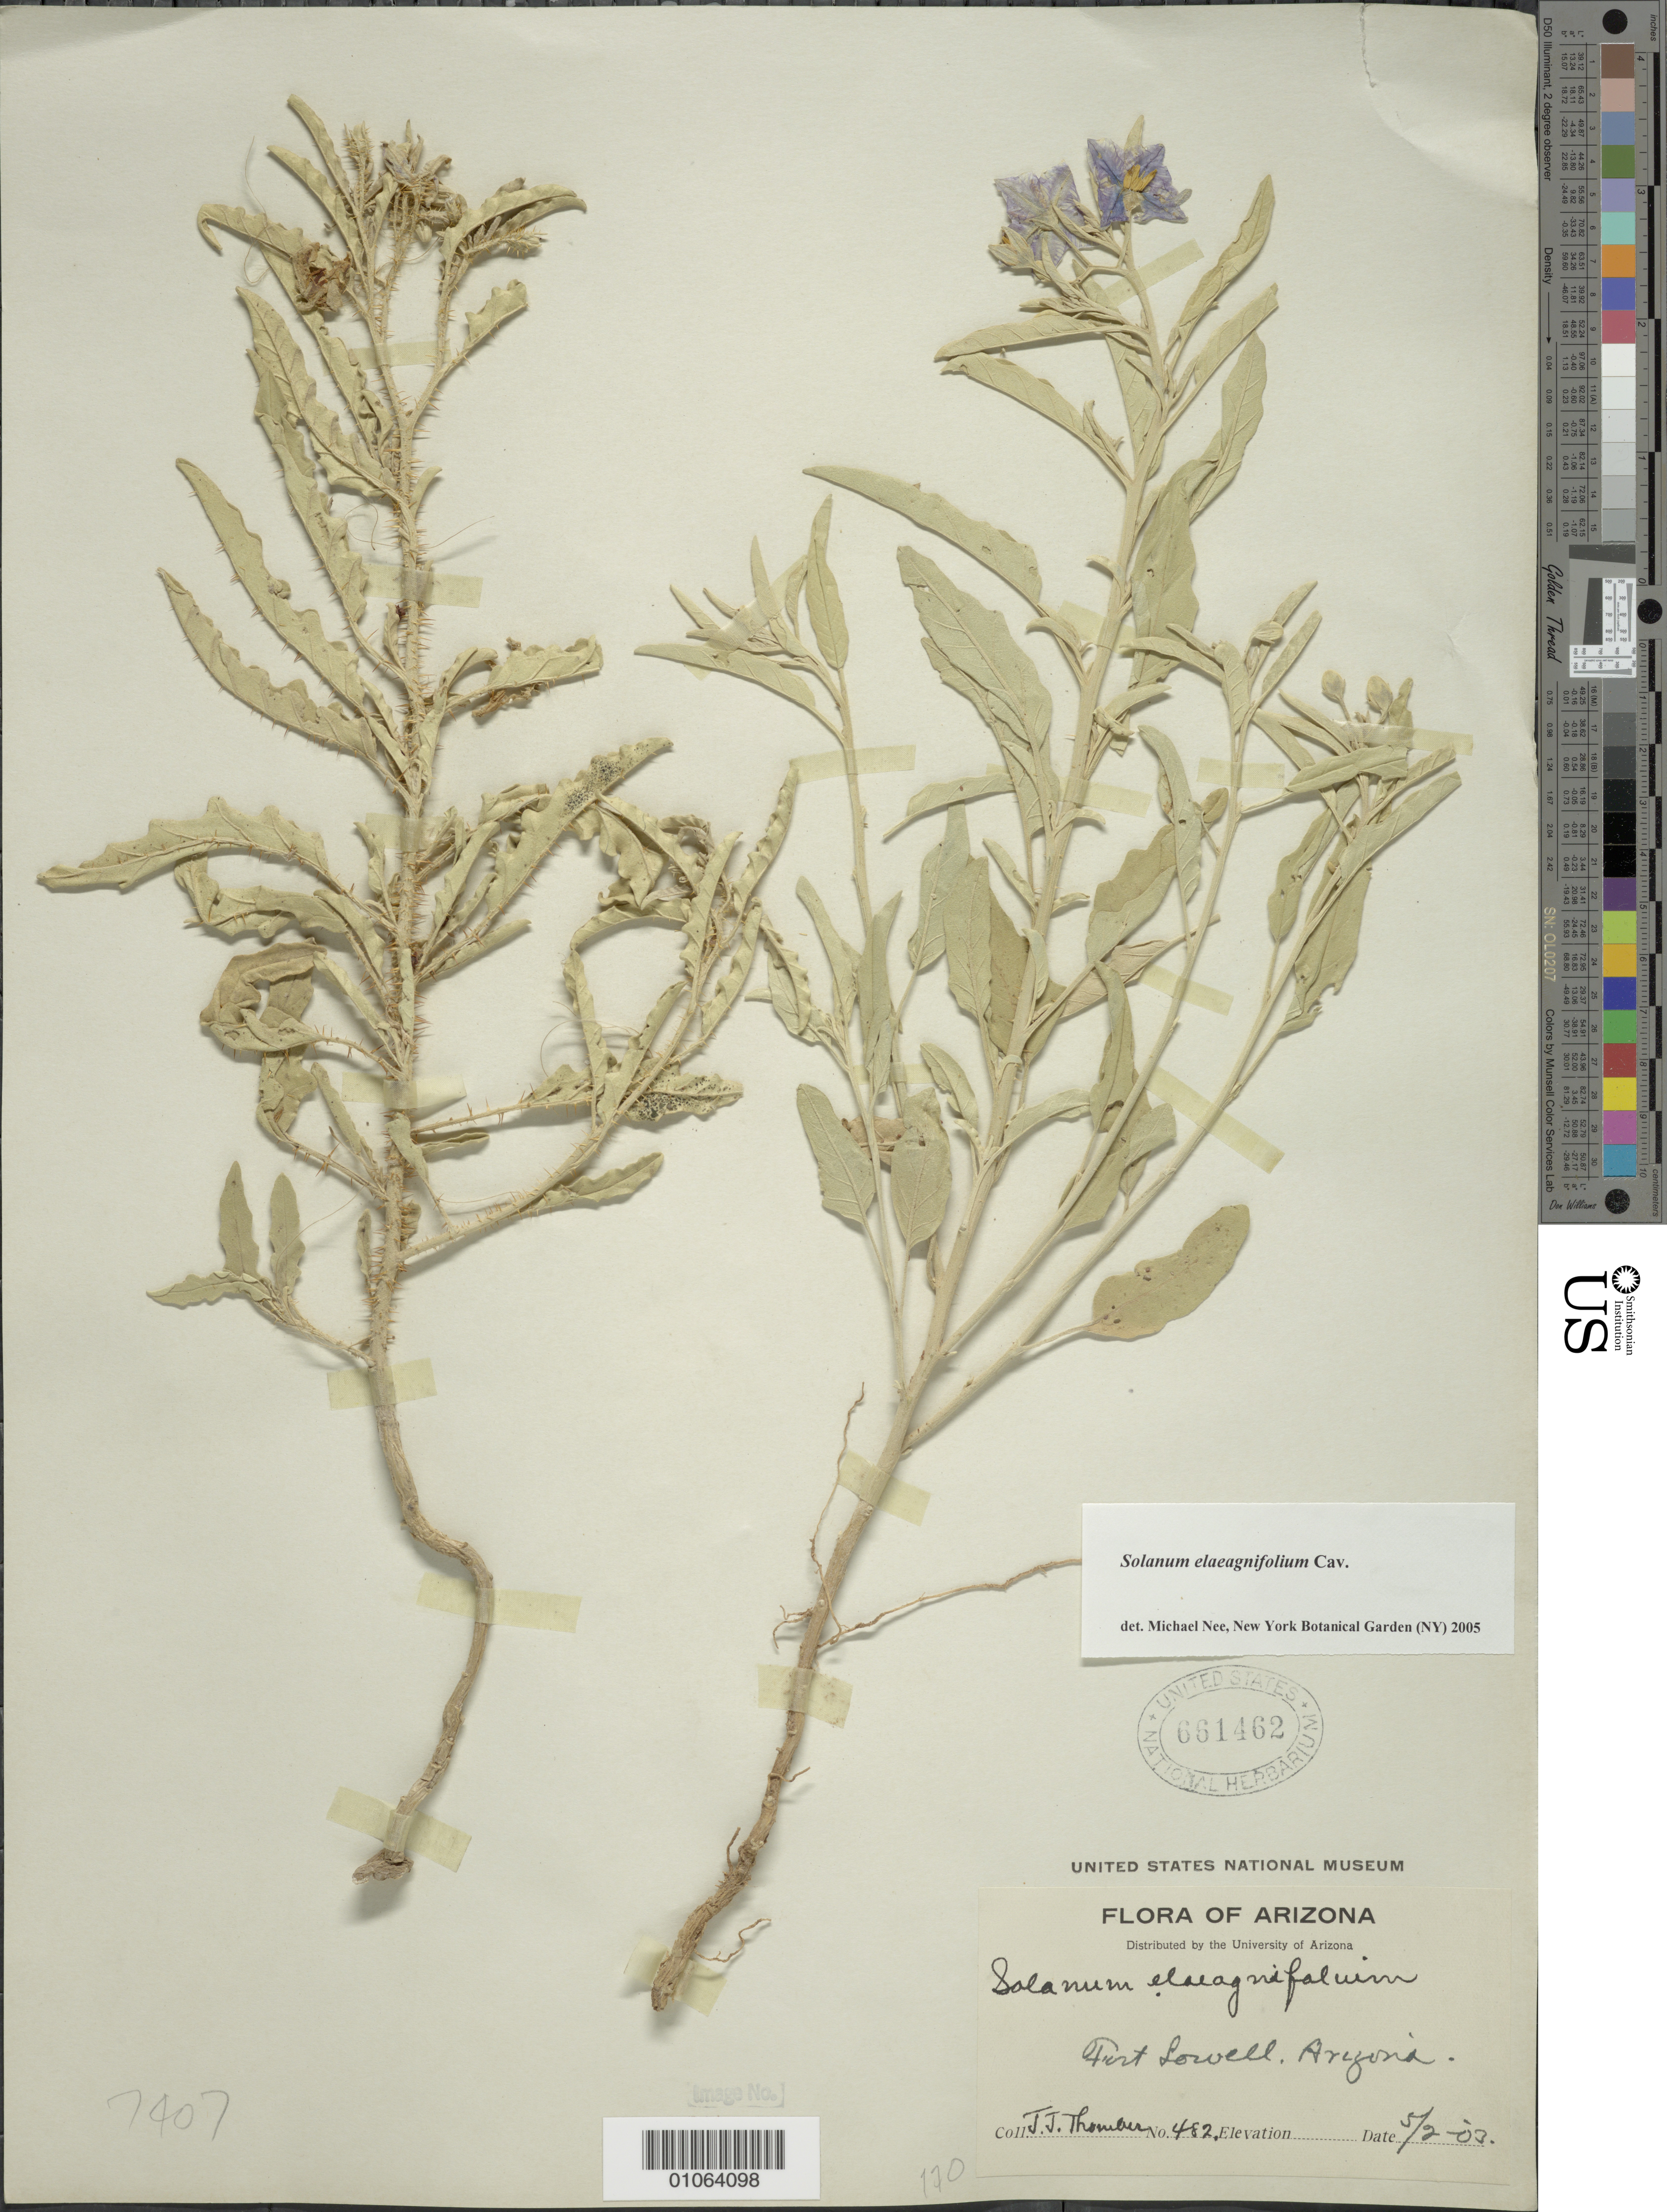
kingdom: Plantae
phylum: Tracheophyta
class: Magnoliopsida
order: Solanales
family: Solanaceae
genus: Solanum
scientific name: Solanum elaeagnifolium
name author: Cav.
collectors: J. Thornber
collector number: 482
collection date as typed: Transcribed d/m/y: 5/2/3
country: United States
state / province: Arizona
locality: Fort Lowell.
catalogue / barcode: US 661462